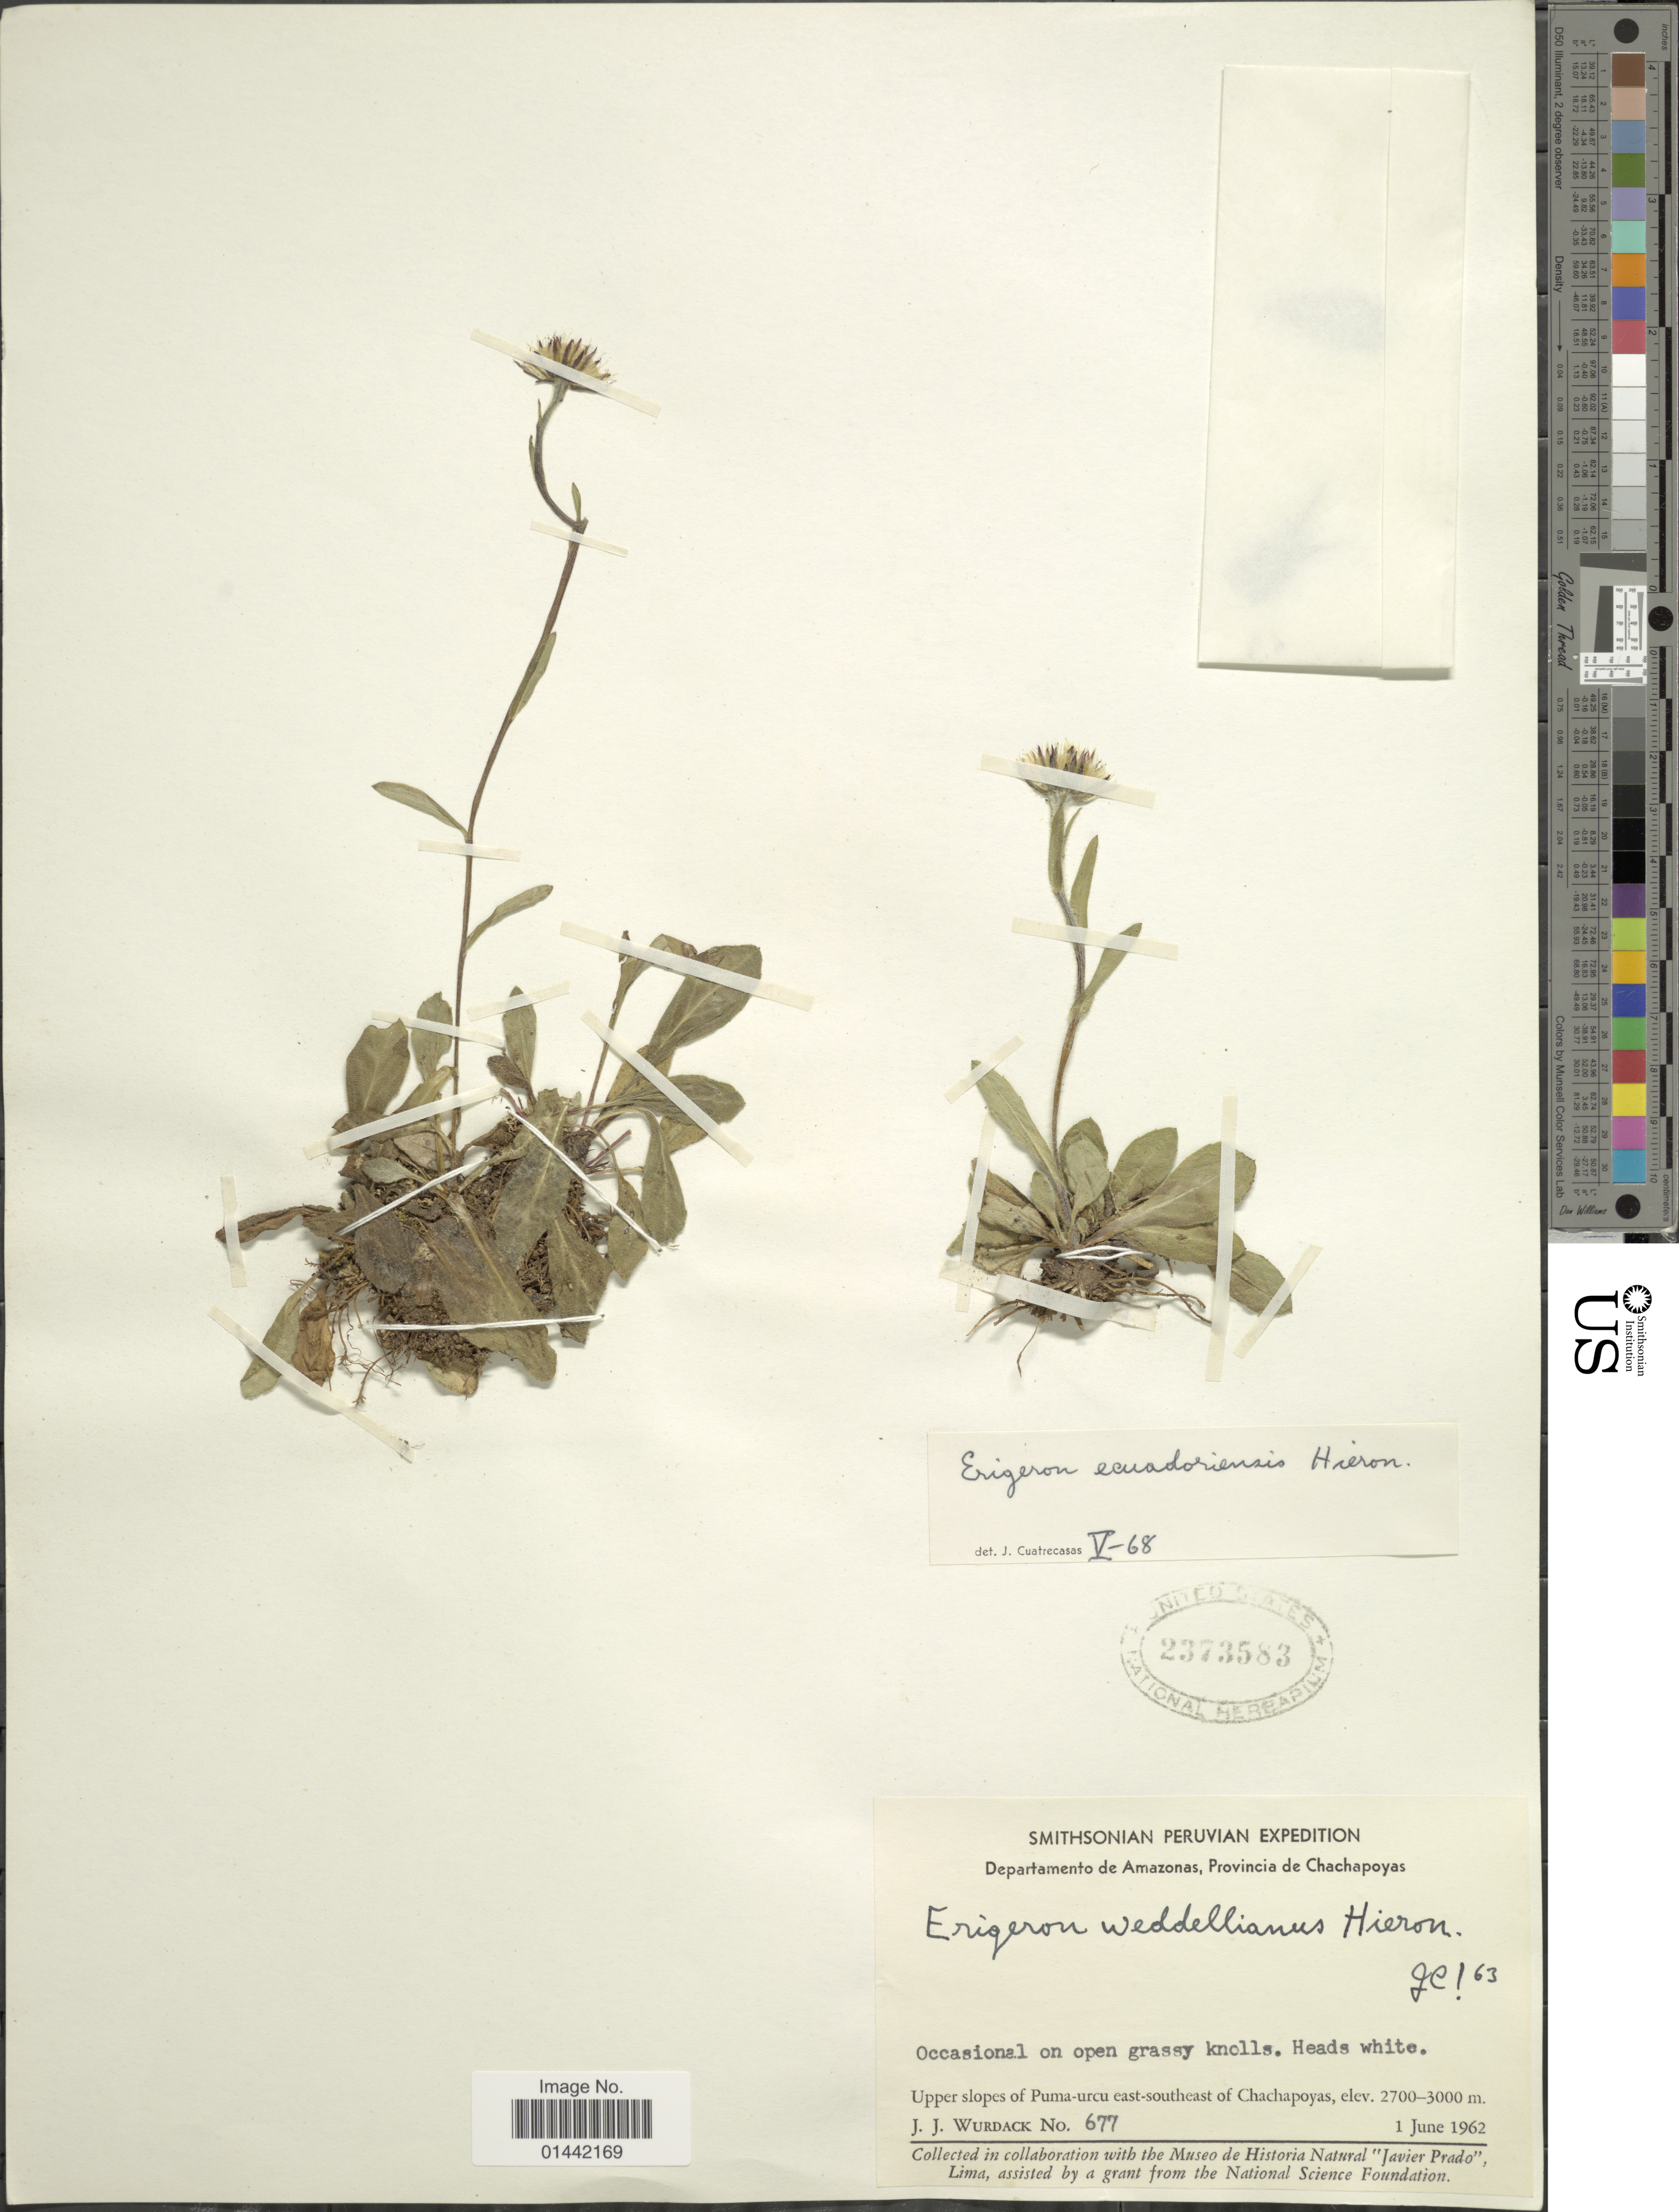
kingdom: Plantae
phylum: Tracheophyta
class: Magnoliopsida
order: Asterales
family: Asteraceae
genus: Erigeron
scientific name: Erigeron equadoriensis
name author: Hieron.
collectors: J. J. Wurdack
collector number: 677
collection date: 1962-06-01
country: Venezuela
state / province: Amazonas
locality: Departamento de Amazonas, Provincia de Chachapoyas, occasional on open grassy knolls, Upper slopes of Puma-urca east-southeast of Chachapoyas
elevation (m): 2700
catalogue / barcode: US 2373583